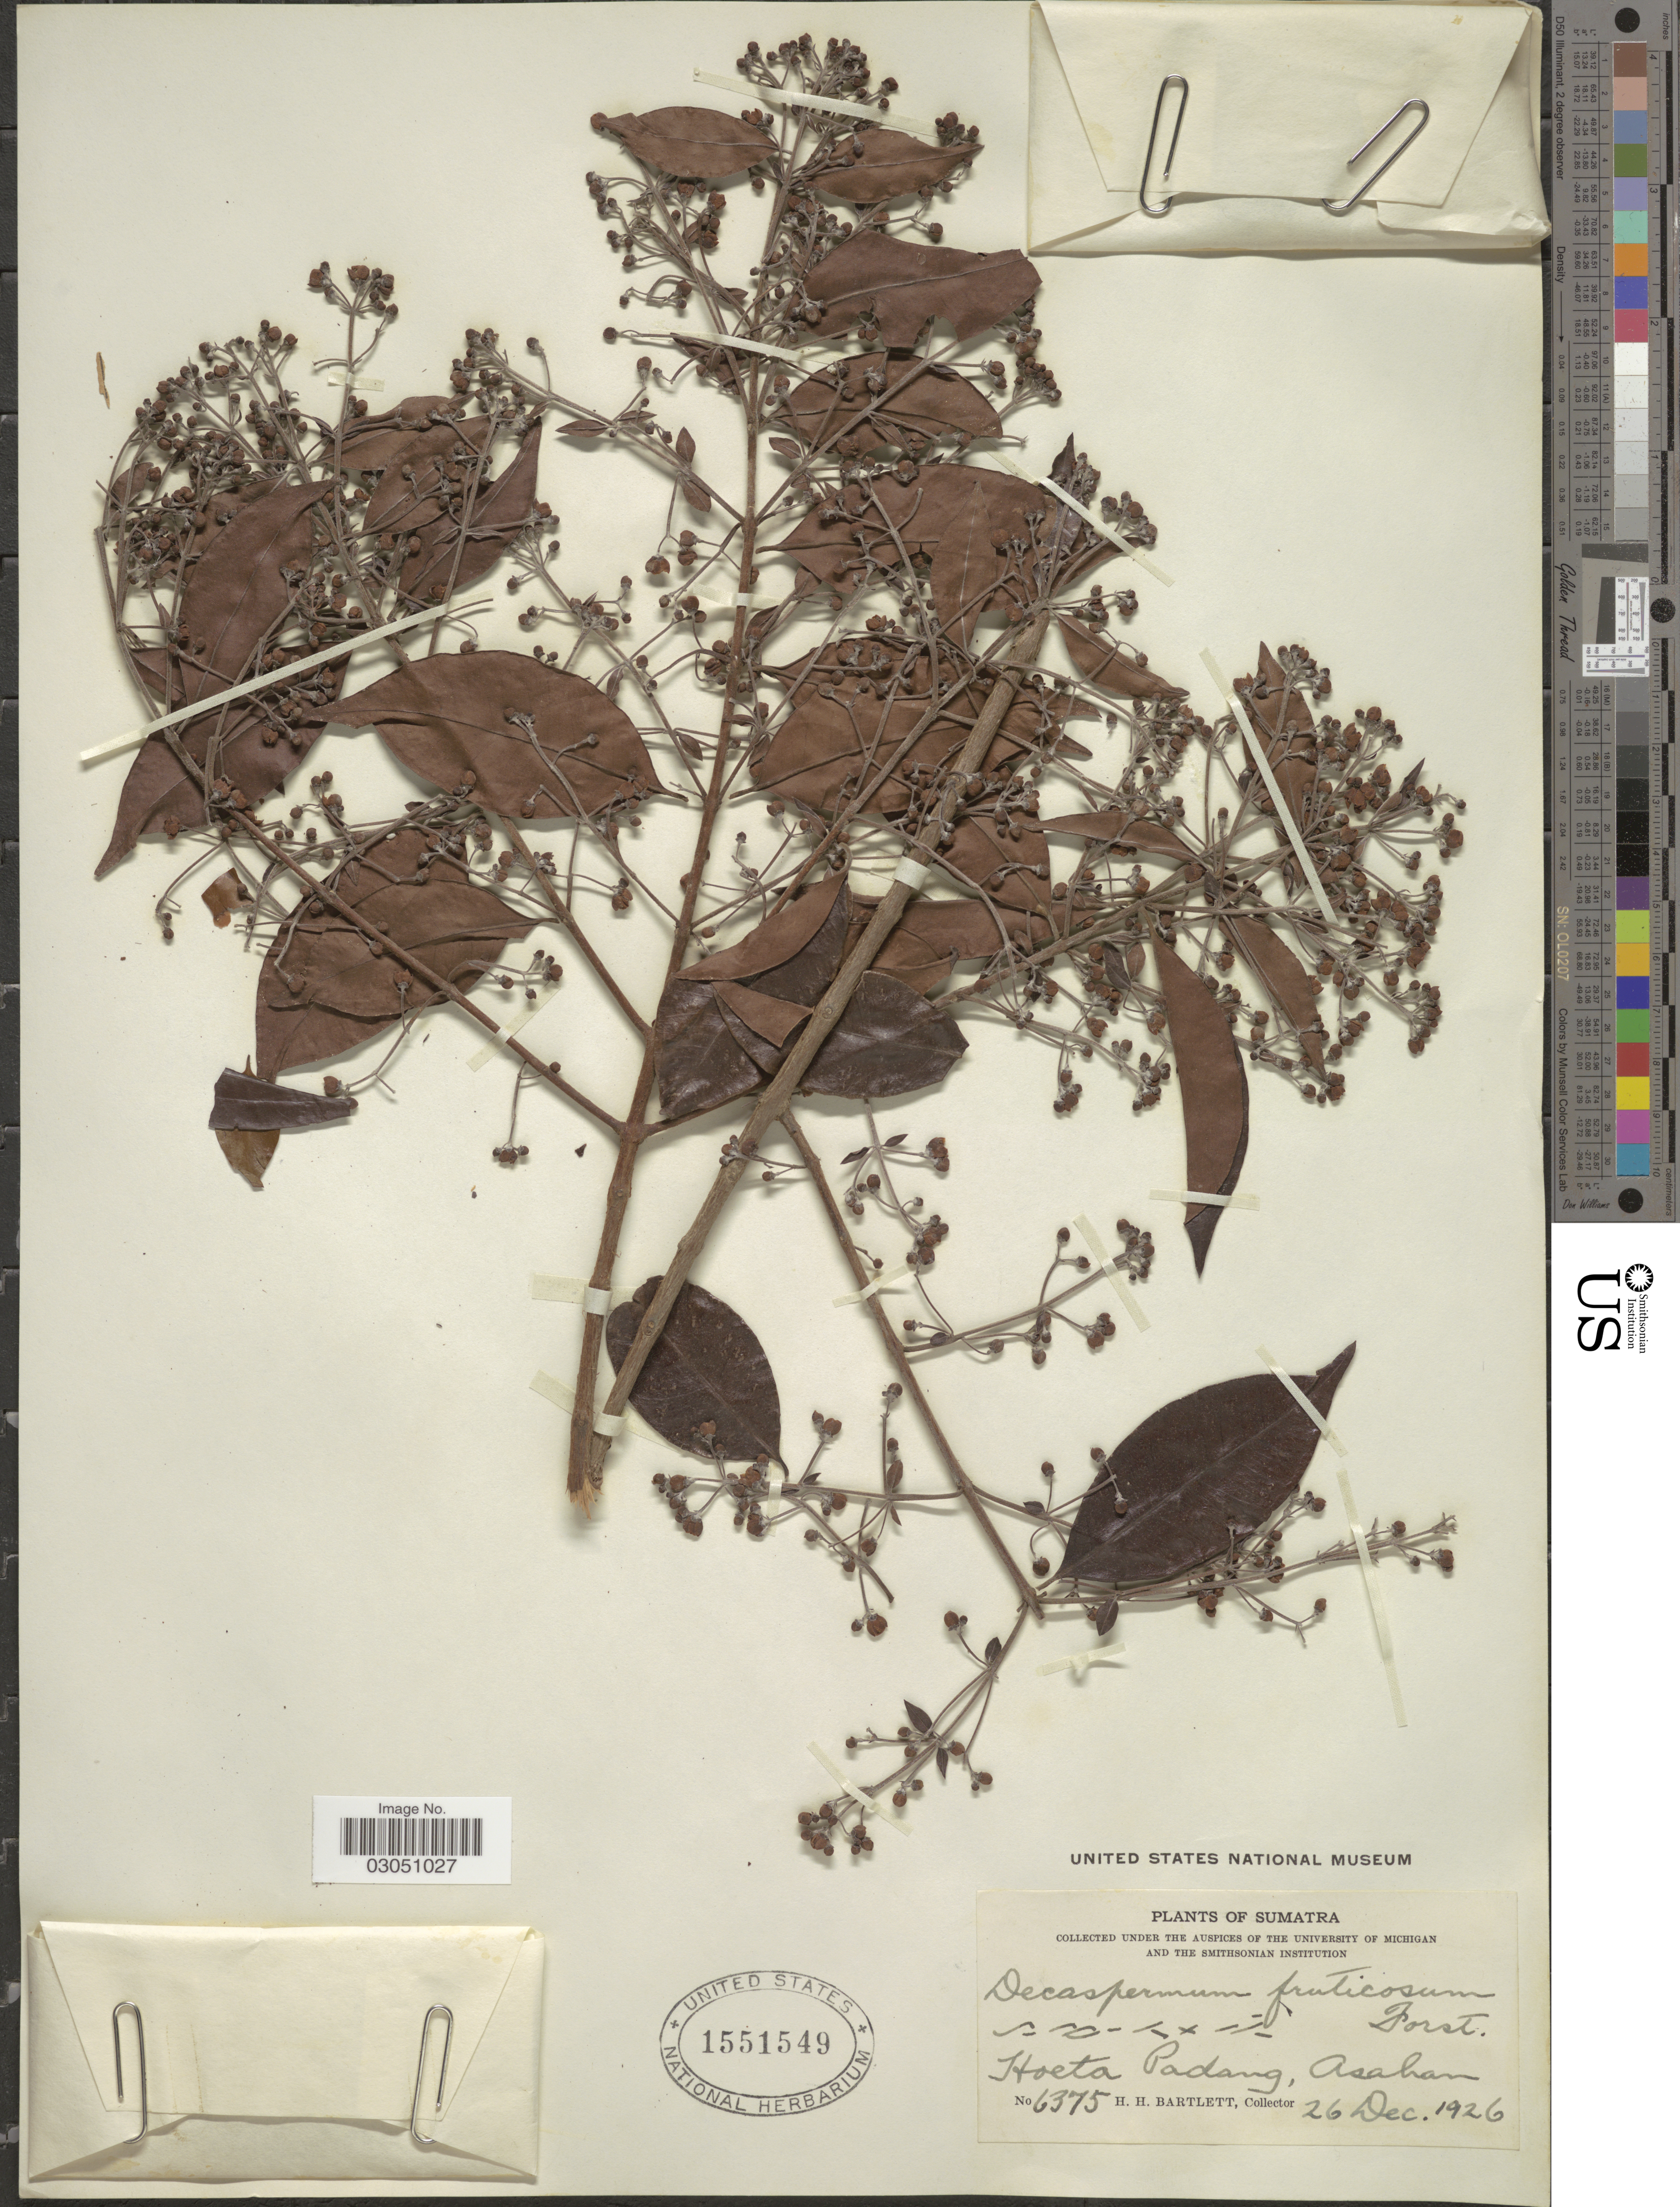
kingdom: Plantae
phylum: Tracheophyta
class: Magnoliopsida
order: Myrtales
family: Myrtaceae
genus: Decaspermum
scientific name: Decaspermum fruticosum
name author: J.R. Forst. & G. Forst.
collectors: H. H. Bartlett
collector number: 6375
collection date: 1926-12-26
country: Indonesia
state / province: Sumatra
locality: Hoeta Padang, Asahan.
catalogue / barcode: US 1551549